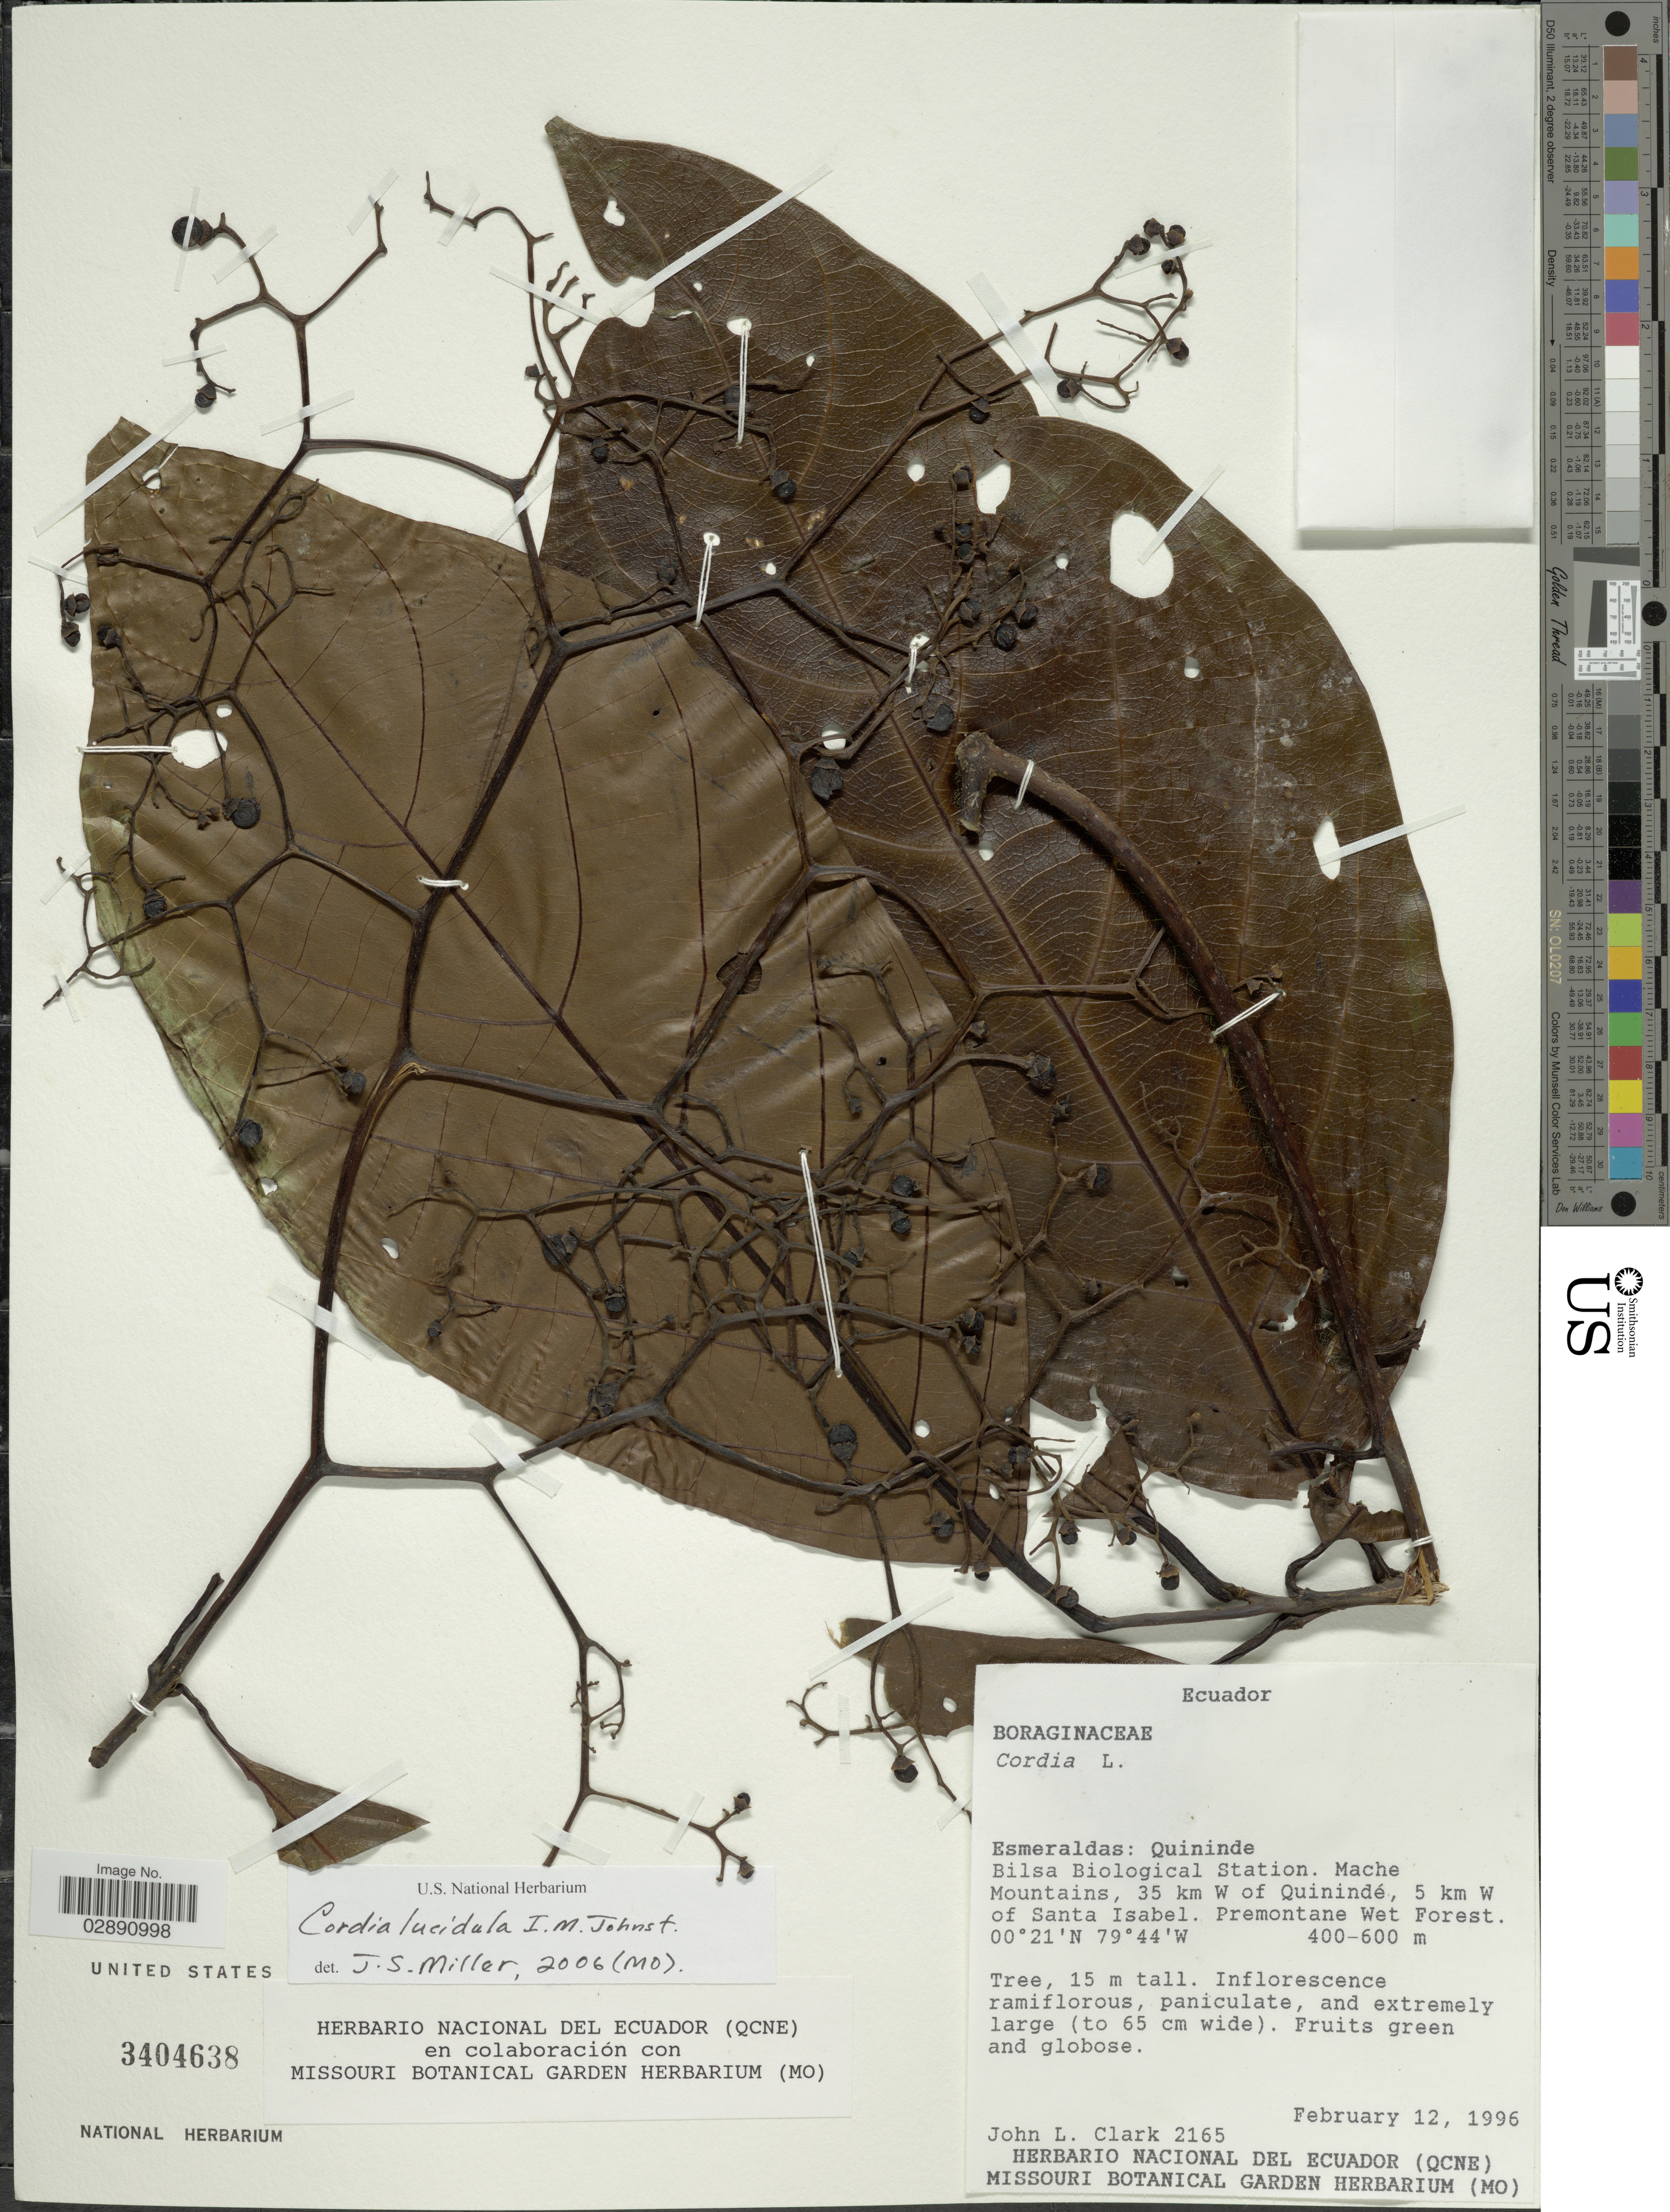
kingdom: Plantae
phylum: Tracheophyta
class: Magnoliopsida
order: Boraginales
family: Cordiaceae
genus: Cordia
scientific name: Cordia lucidula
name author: I.M. Johnst.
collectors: J. L. Clark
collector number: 2165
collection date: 1996-02-12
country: Ecuador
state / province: Esmeraldas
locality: Quininde. Bilsa Biological Station. Mache Mountains, 35 km W of Quinindé, 5 km W of Santa Isabel.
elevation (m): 400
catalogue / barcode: US 3404638